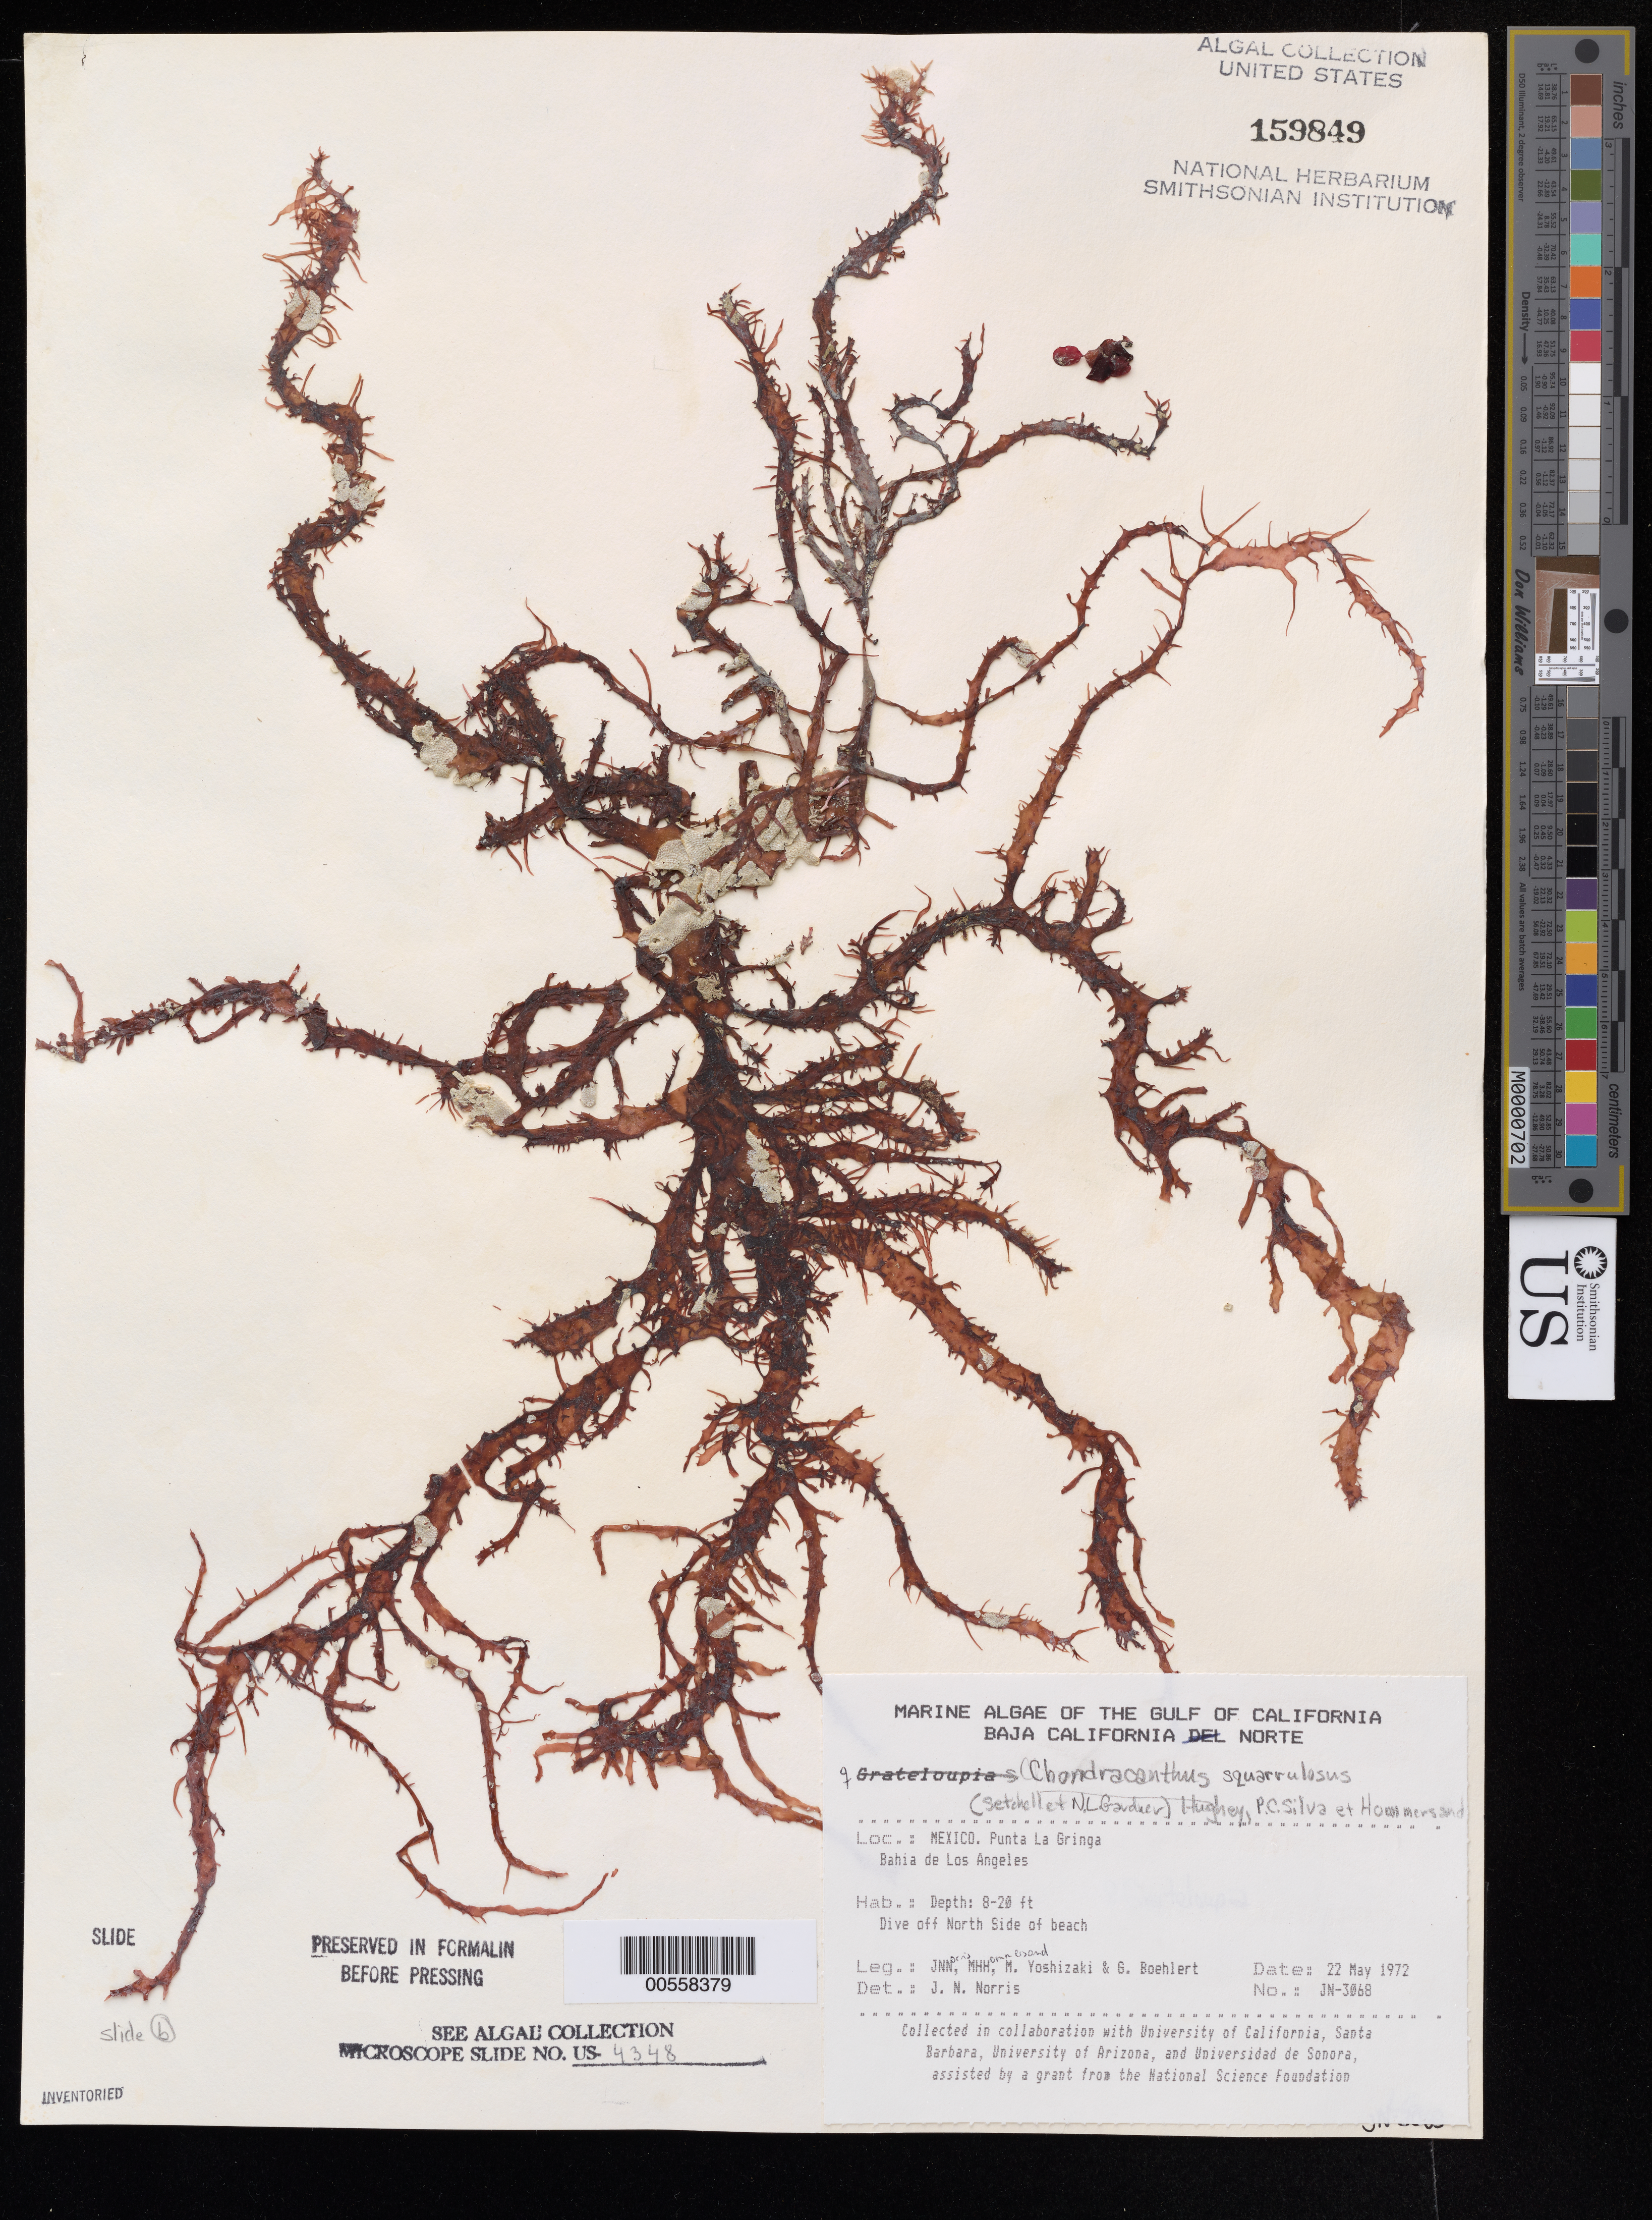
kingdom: Plantae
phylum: Rhodophyta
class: Florideophyceae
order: Gigartinales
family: Gigartinaceae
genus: Chondracanthus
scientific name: Chondracanthus squarrulosus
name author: (Setch. & N.L. Gardner) J.R. Hughey et al.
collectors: J. N. Norris, M. H. Hommersand, M. Yoshizaki & G. Boehlert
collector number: JN-3068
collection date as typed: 22 May 1972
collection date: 1972-05-22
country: Mexico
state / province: Baja California Norte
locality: Punta La Gringa, Bahia de los Angeles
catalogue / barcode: US 159849